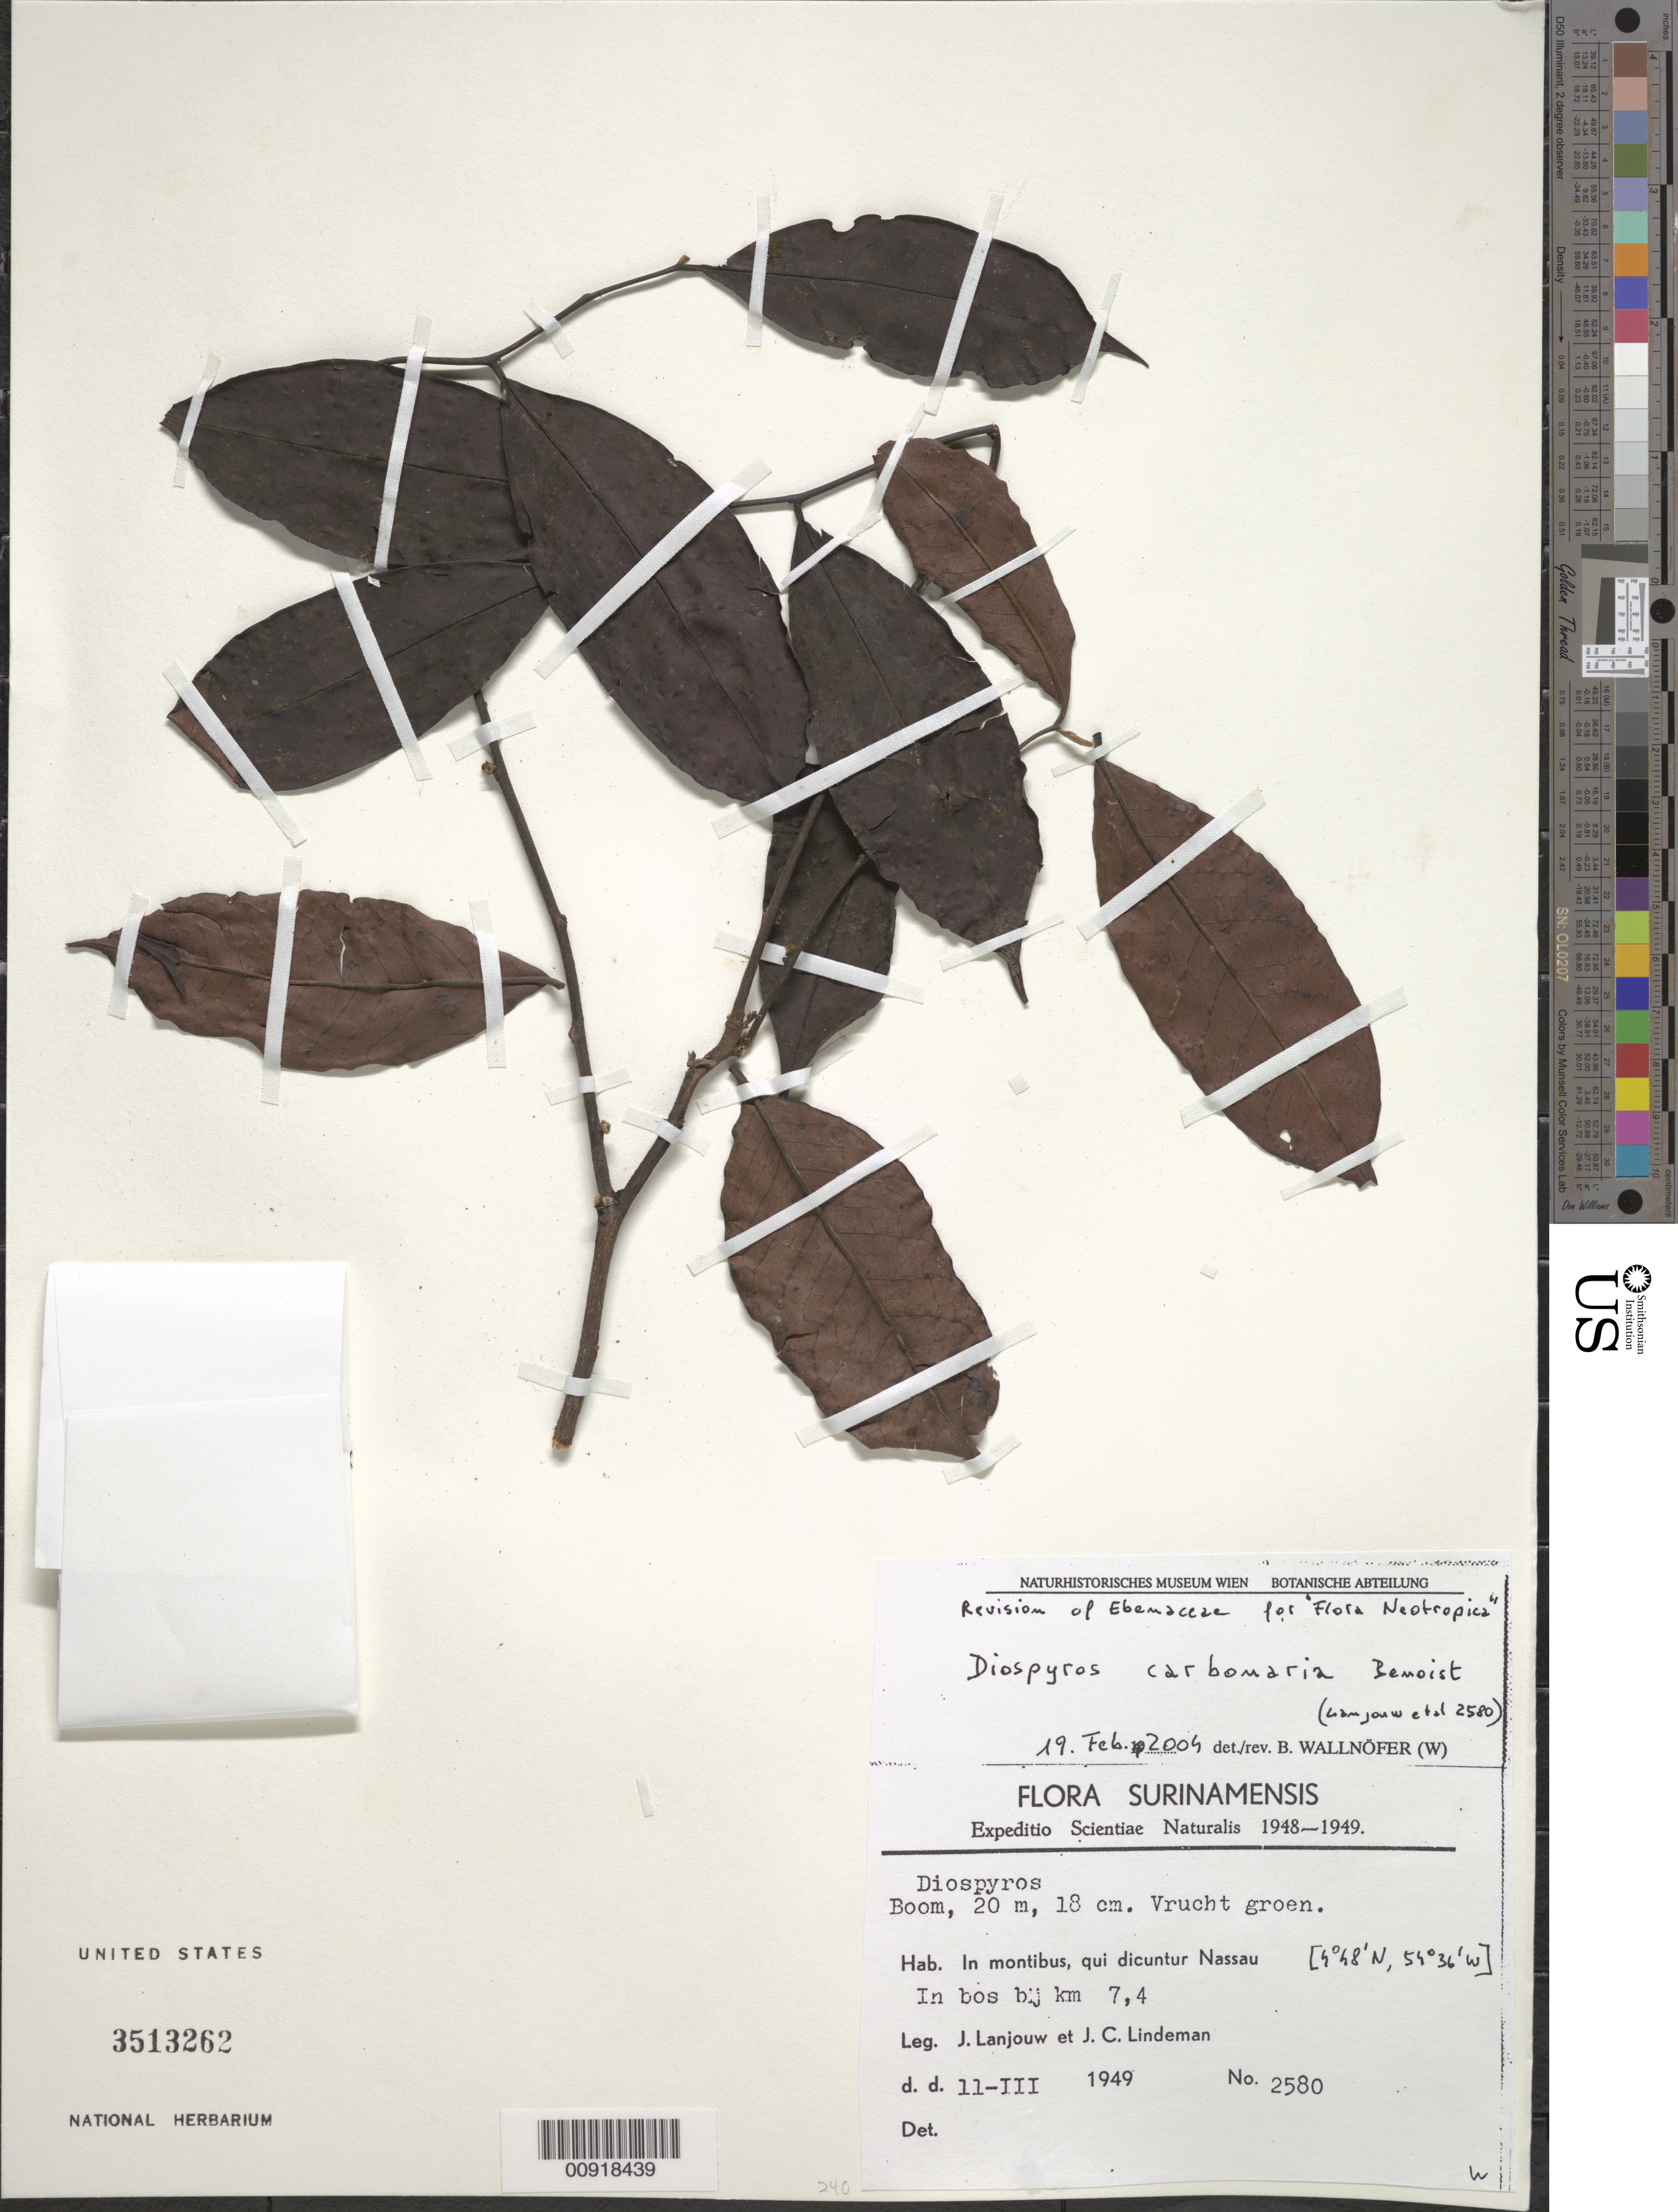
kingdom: Plantae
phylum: Tracheophyta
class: Magnoliopsida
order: Ericales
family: Ebenaceae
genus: Diospyros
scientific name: Diospyros carbonaria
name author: Benoist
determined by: Wallnöfer, B.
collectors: J. Lanjouw & J. C. Lindeman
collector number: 2580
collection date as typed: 11-Mar-49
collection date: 1949-03-11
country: Suriname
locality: Nassau Mts., near km 7.4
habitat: In bos bij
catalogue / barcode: US 3513262